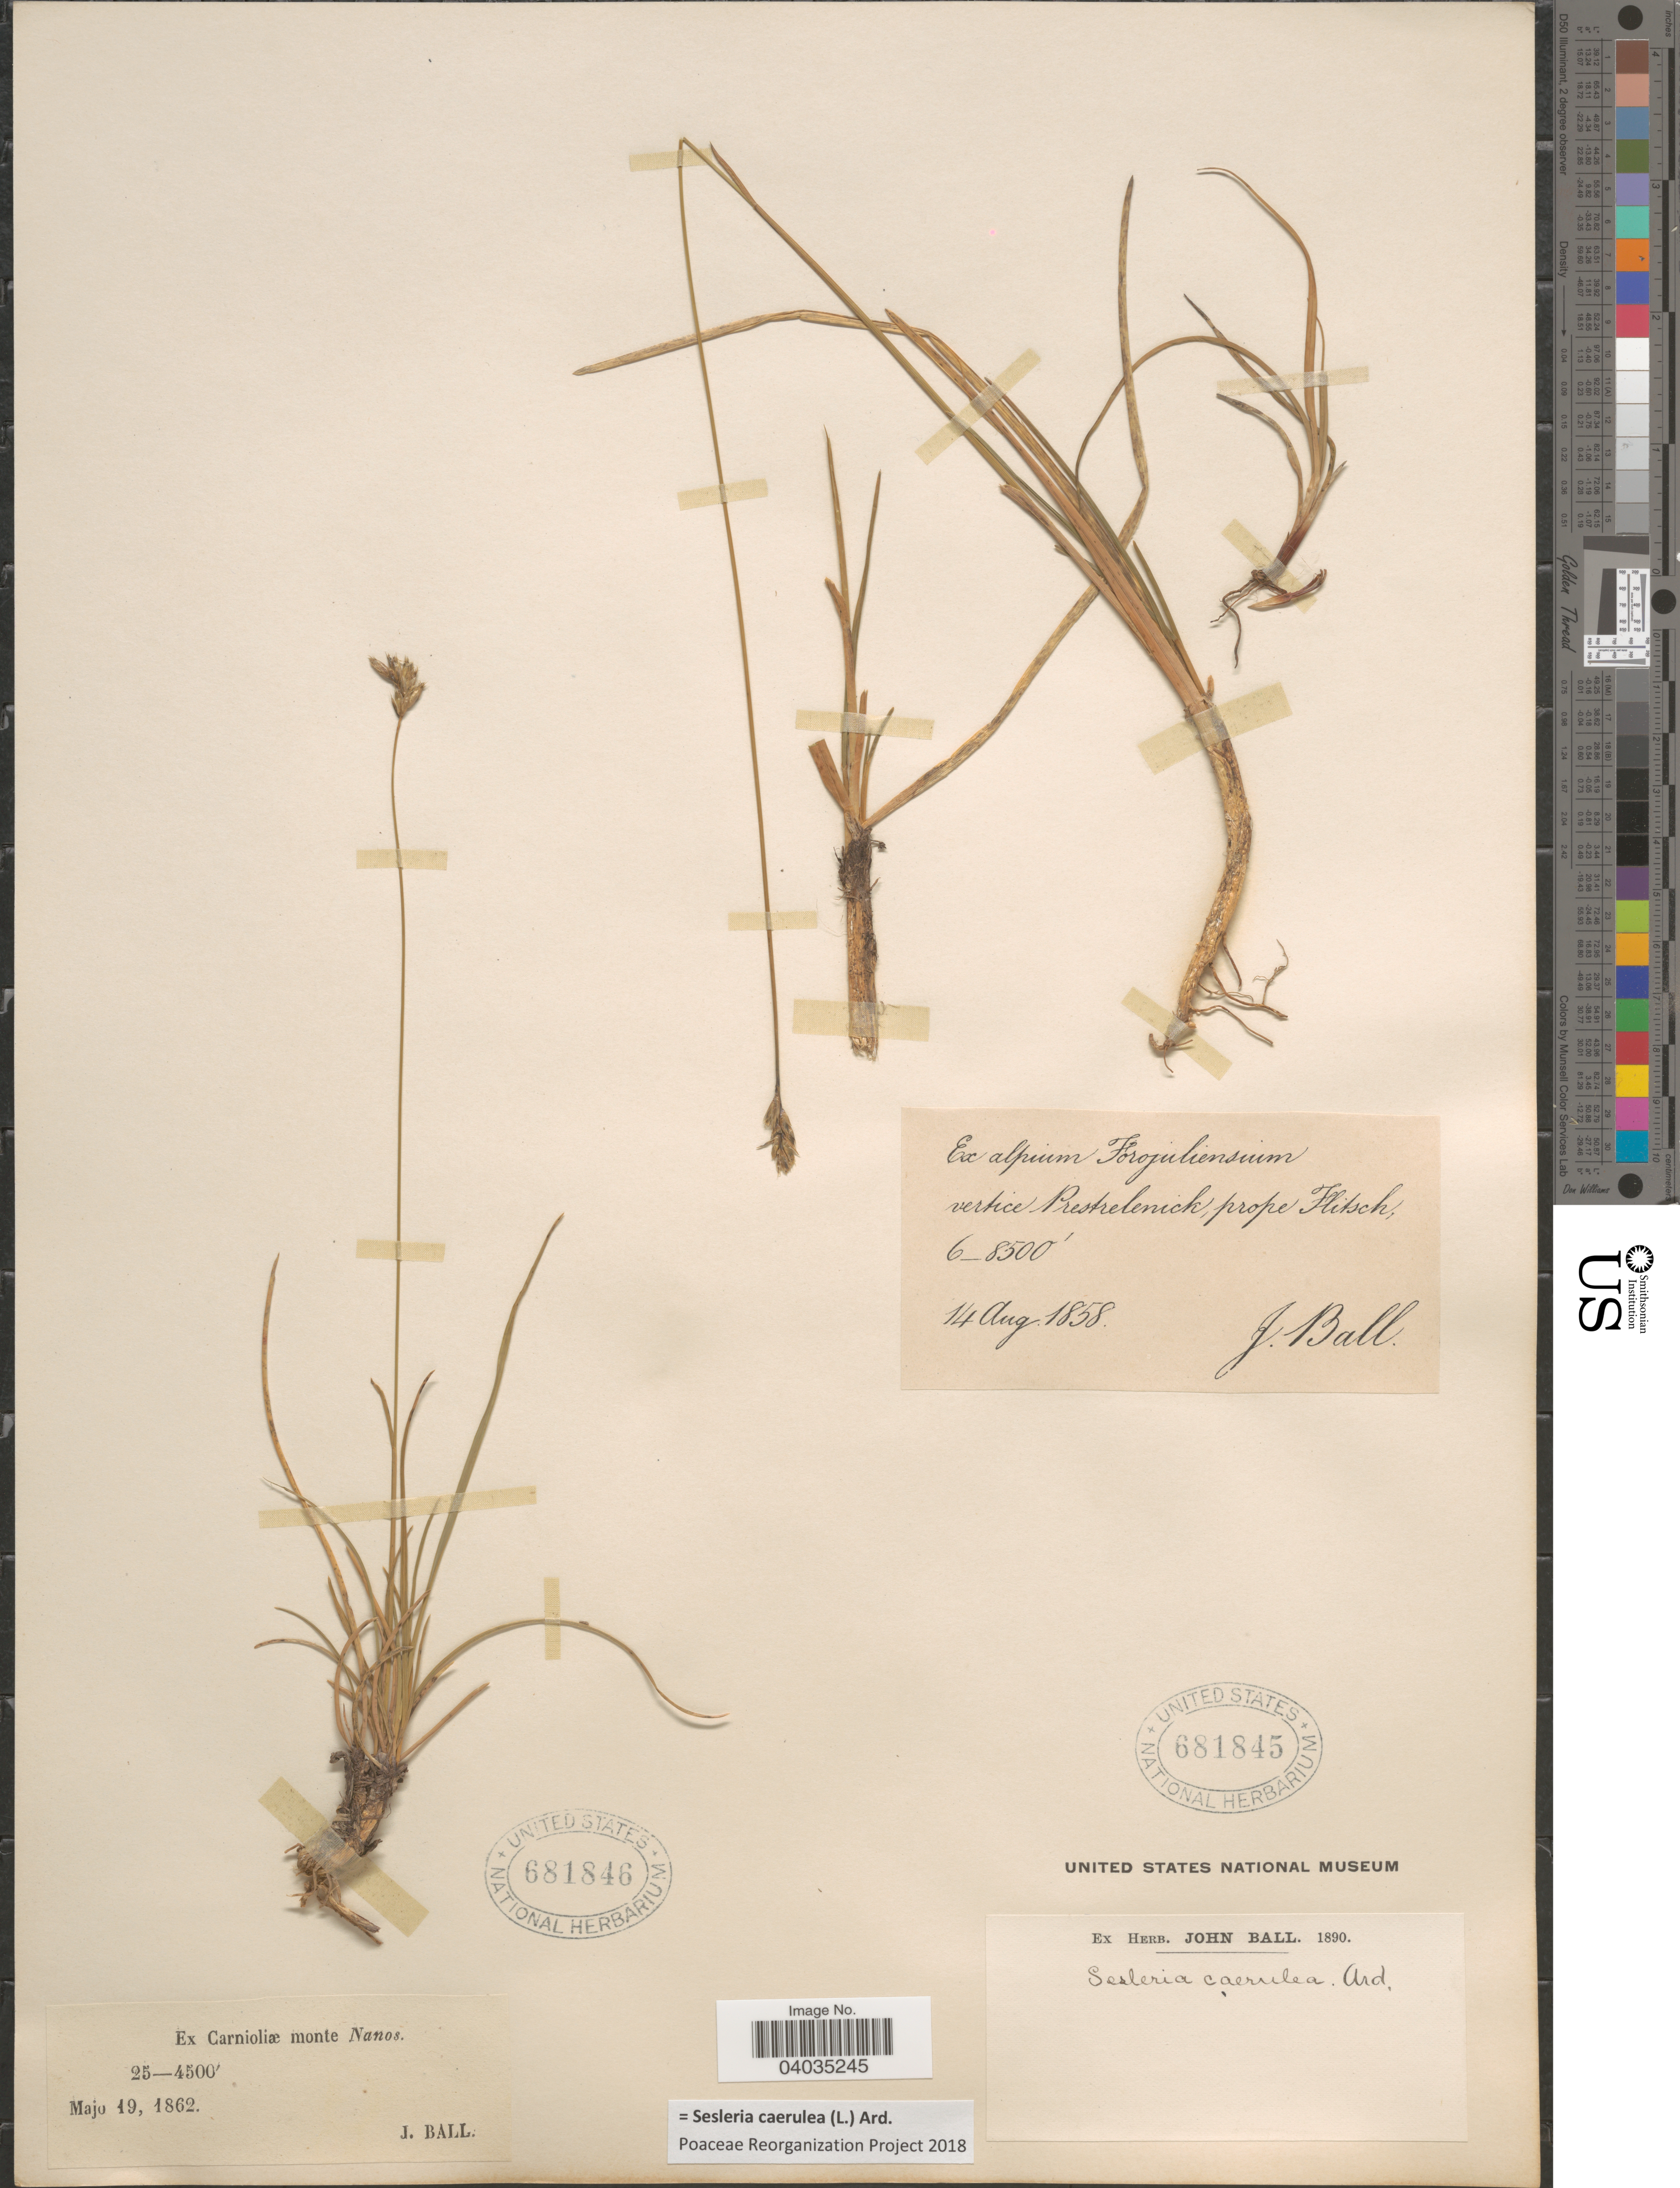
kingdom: Plantae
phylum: Tracheophyta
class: Liliopsida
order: Poales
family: Poaceae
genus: Sesleria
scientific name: Sesleria caerulea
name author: (L.) Ard.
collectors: J. Ball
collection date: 1858-08-14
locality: Ex alpuim Forojuliensuim vertice Prestrelenick, prope Flitsch.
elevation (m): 1829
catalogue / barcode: US 681845-2